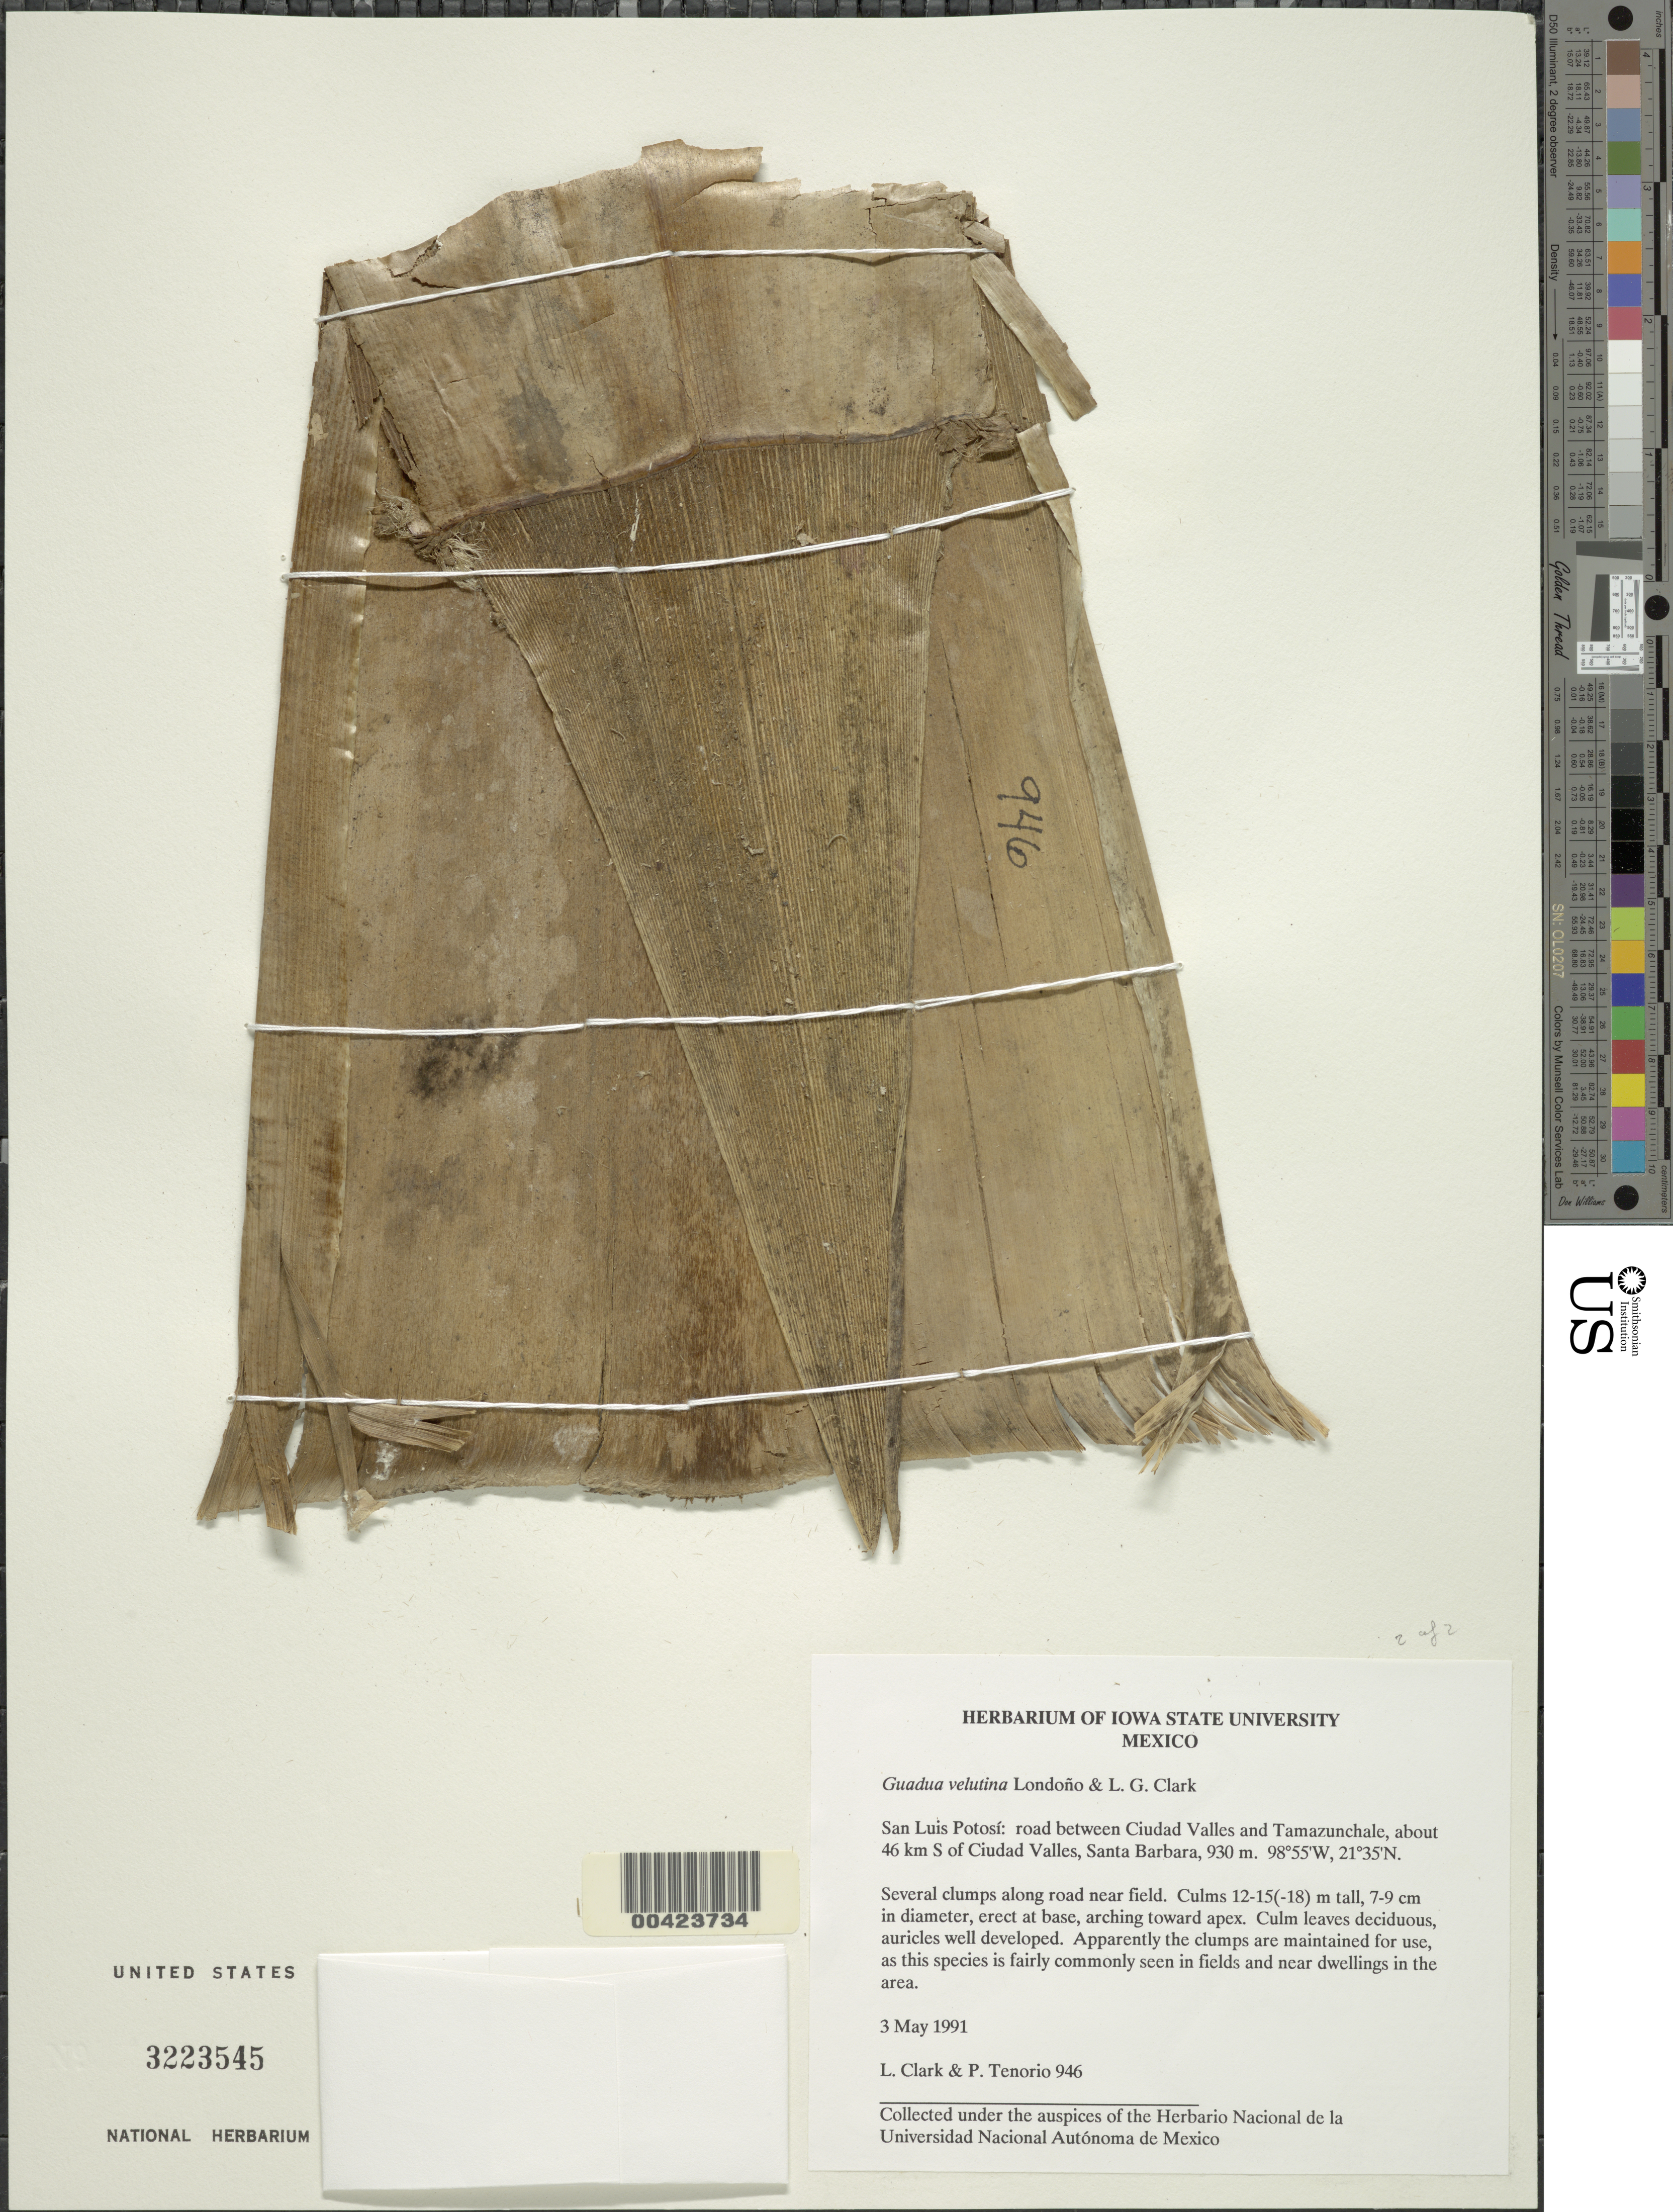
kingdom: Plantae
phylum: Tracheophyta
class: Liliopsida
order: Poales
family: Poaceae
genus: Guadua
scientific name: Guadua velutina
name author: Londoño & L.G. Clark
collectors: L. G. Clark & P. Tenorio L.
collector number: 946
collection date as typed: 03 May 1991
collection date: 1991-05-03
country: Mexico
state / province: San Luis Potosí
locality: Santa barbara; rd between cd. valles and Tamazunchale, about 46 km S of cd. valles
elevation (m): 930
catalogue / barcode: US 3223545